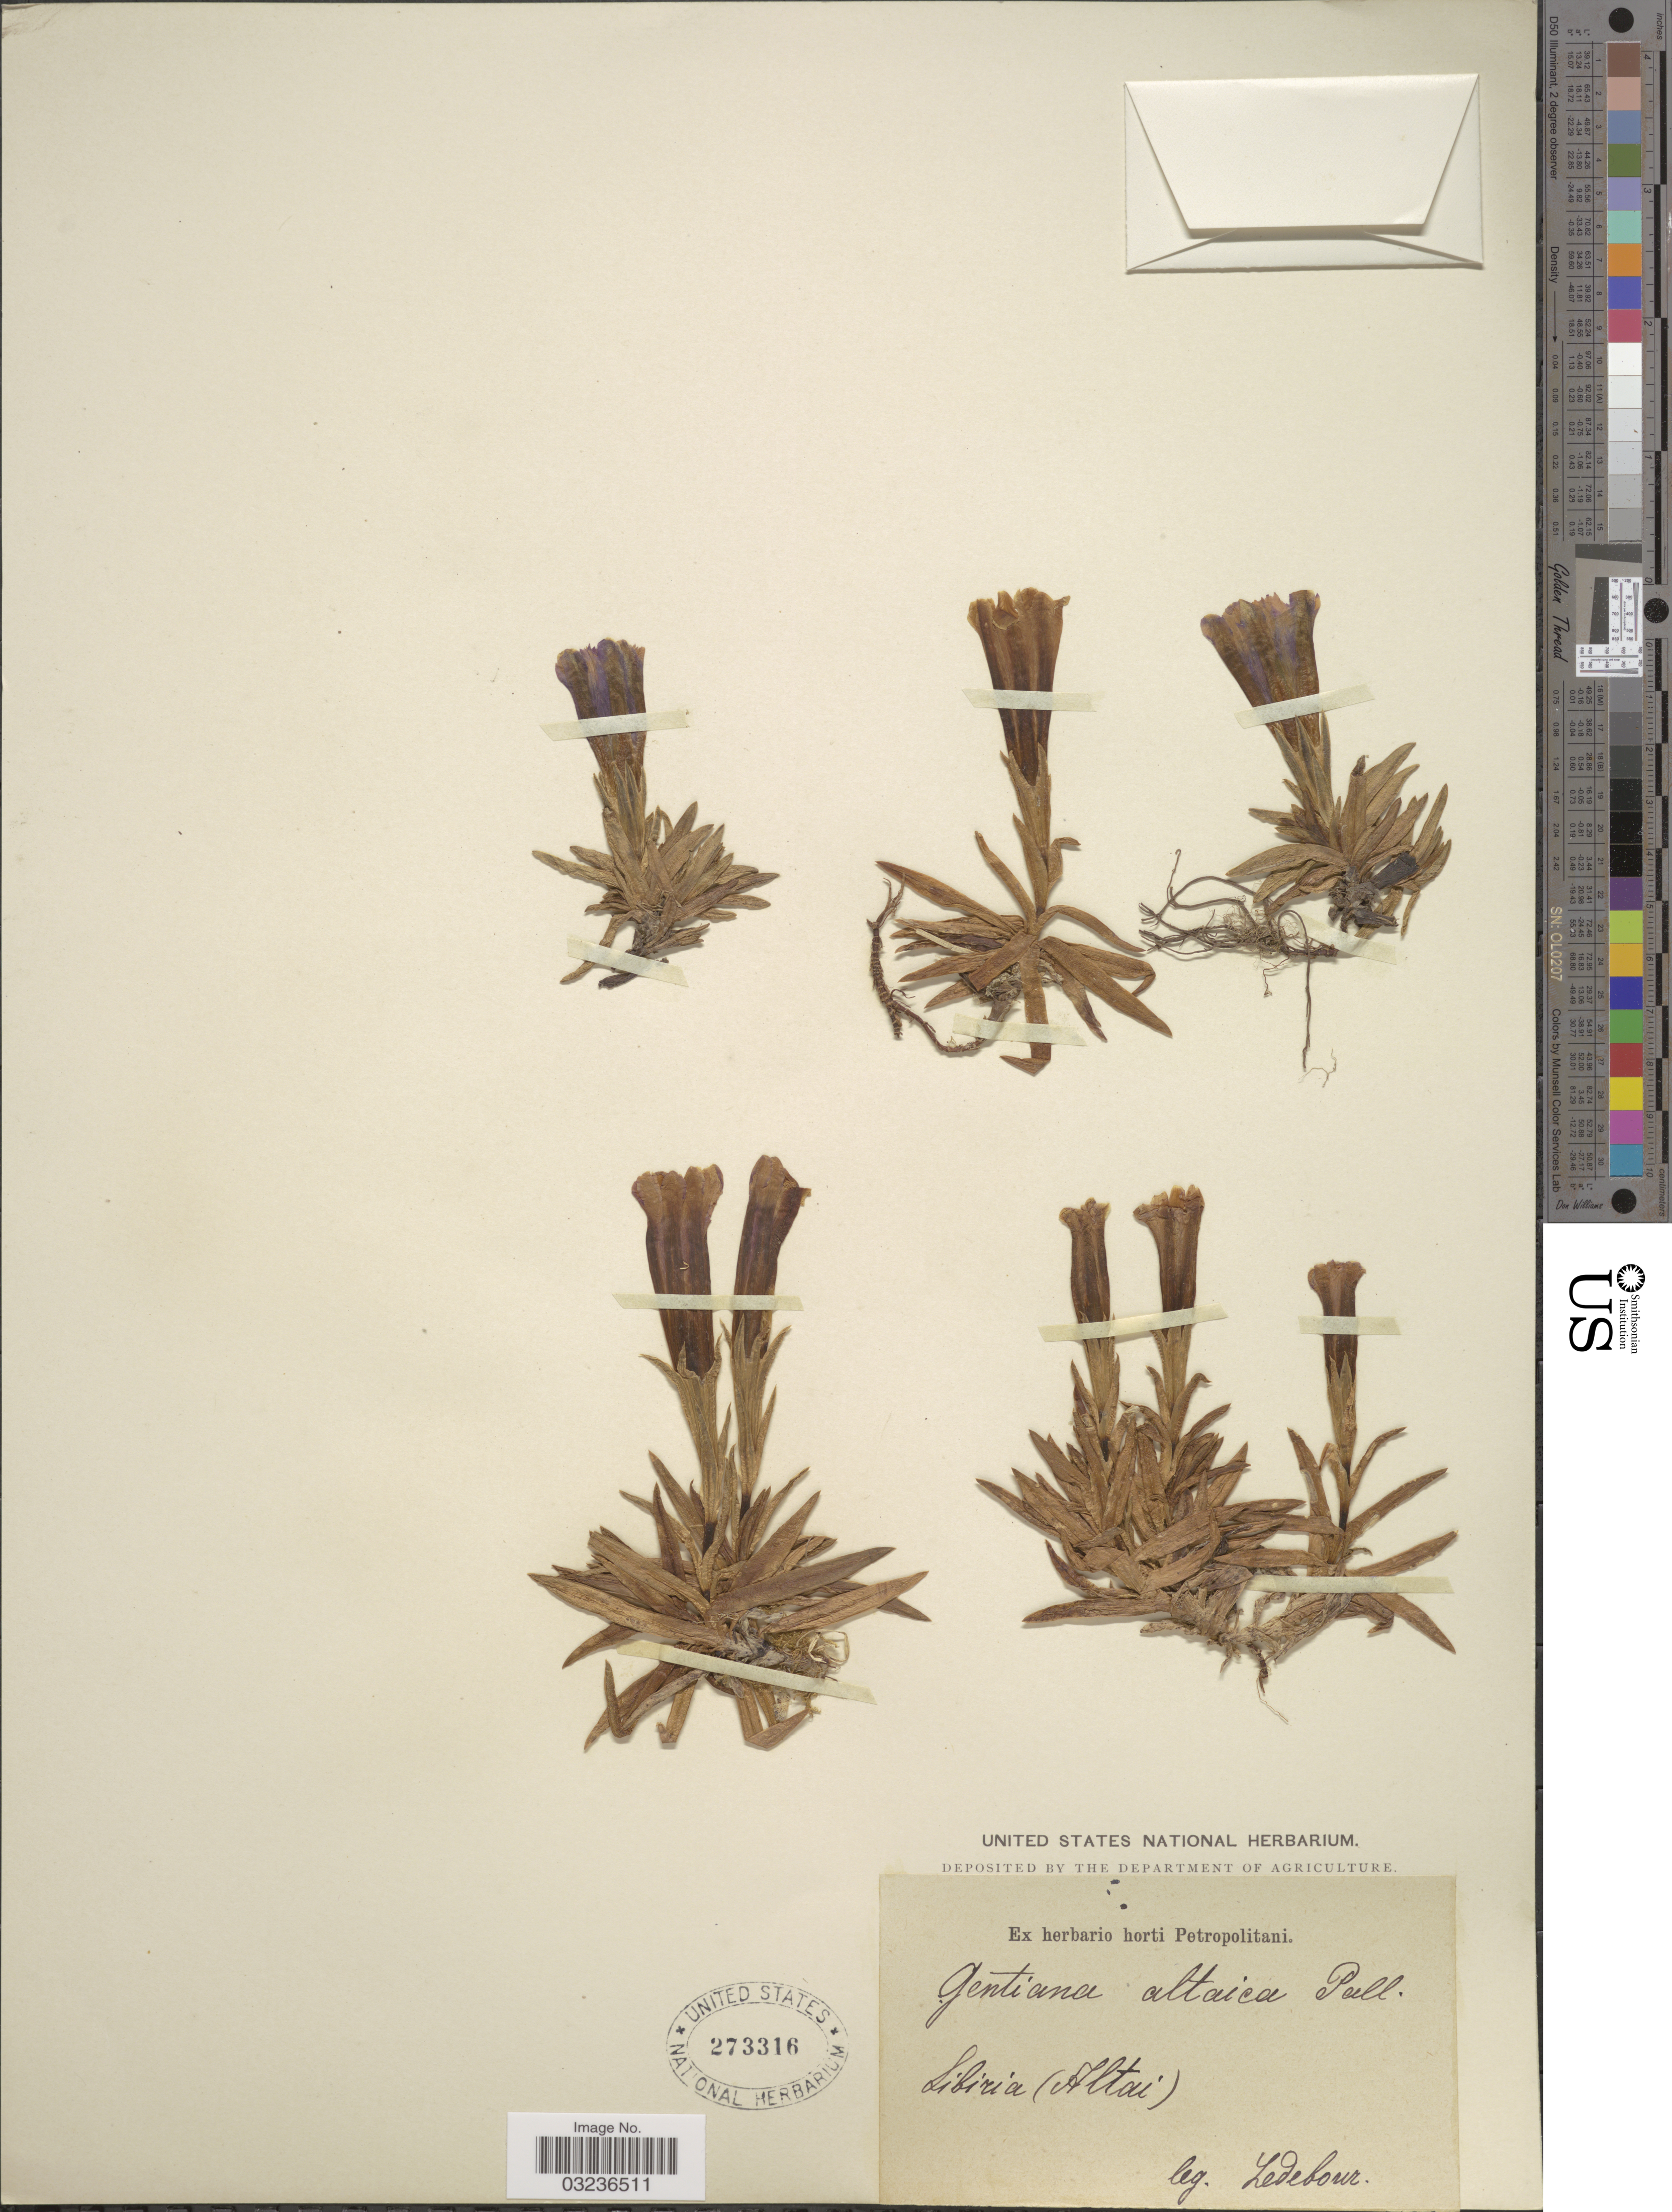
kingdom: Plantae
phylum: Tracheophyta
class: Magnoliopsida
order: Gentianales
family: Gentianaceae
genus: Gentiana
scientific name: Gentiana altaica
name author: Laxm.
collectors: Ledebour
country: Russian Federation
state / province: Altai Republic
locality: Sibiria (Altai).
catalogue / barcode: US 273316